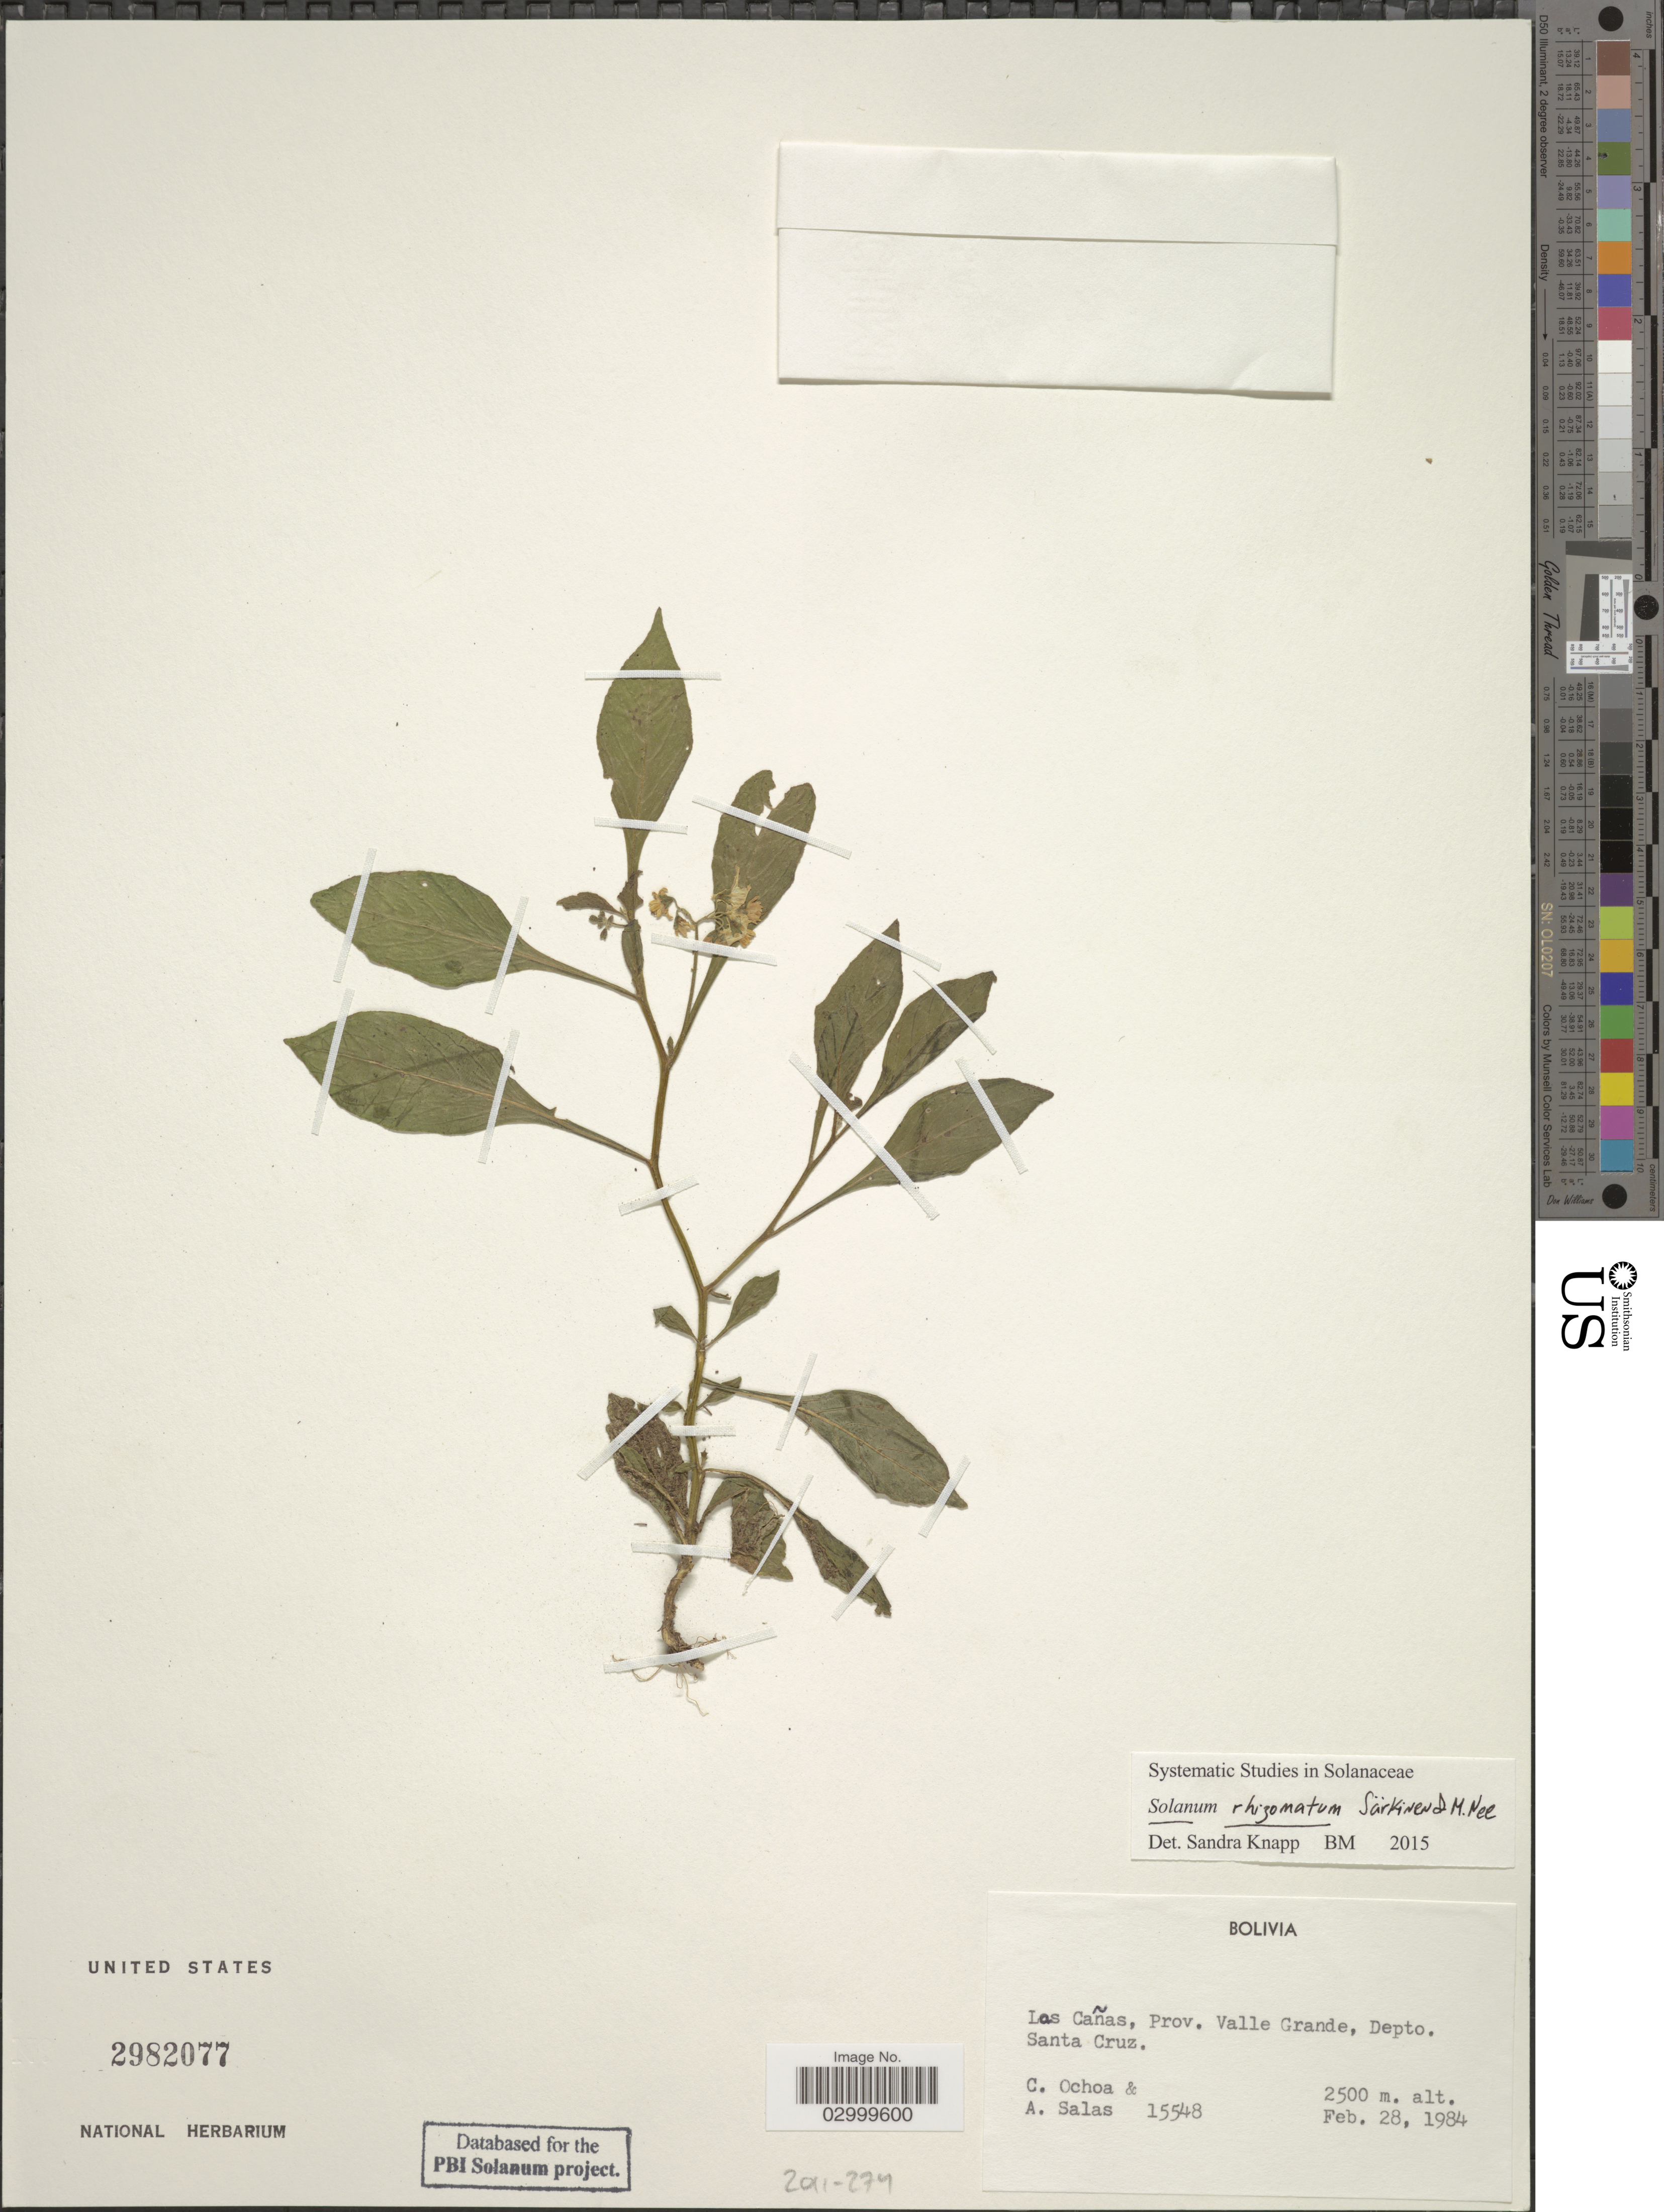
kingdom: Plantae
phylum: Tracheophyta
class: Magnoliopsida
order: Solanales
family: Solanaceae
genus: Solanum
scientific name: Solanum rhizomatum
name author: Särkinen & M. Nee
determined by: Knapp, S. D.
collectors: C. Ochoa & A. Salas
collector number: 15548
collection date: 1984-02-28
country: Bolivia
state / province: Santa Cruz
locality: Las Cañas, prov. Valle Grande, Depto. Santa Cruz.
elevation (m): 2500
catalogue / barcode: US 2982077